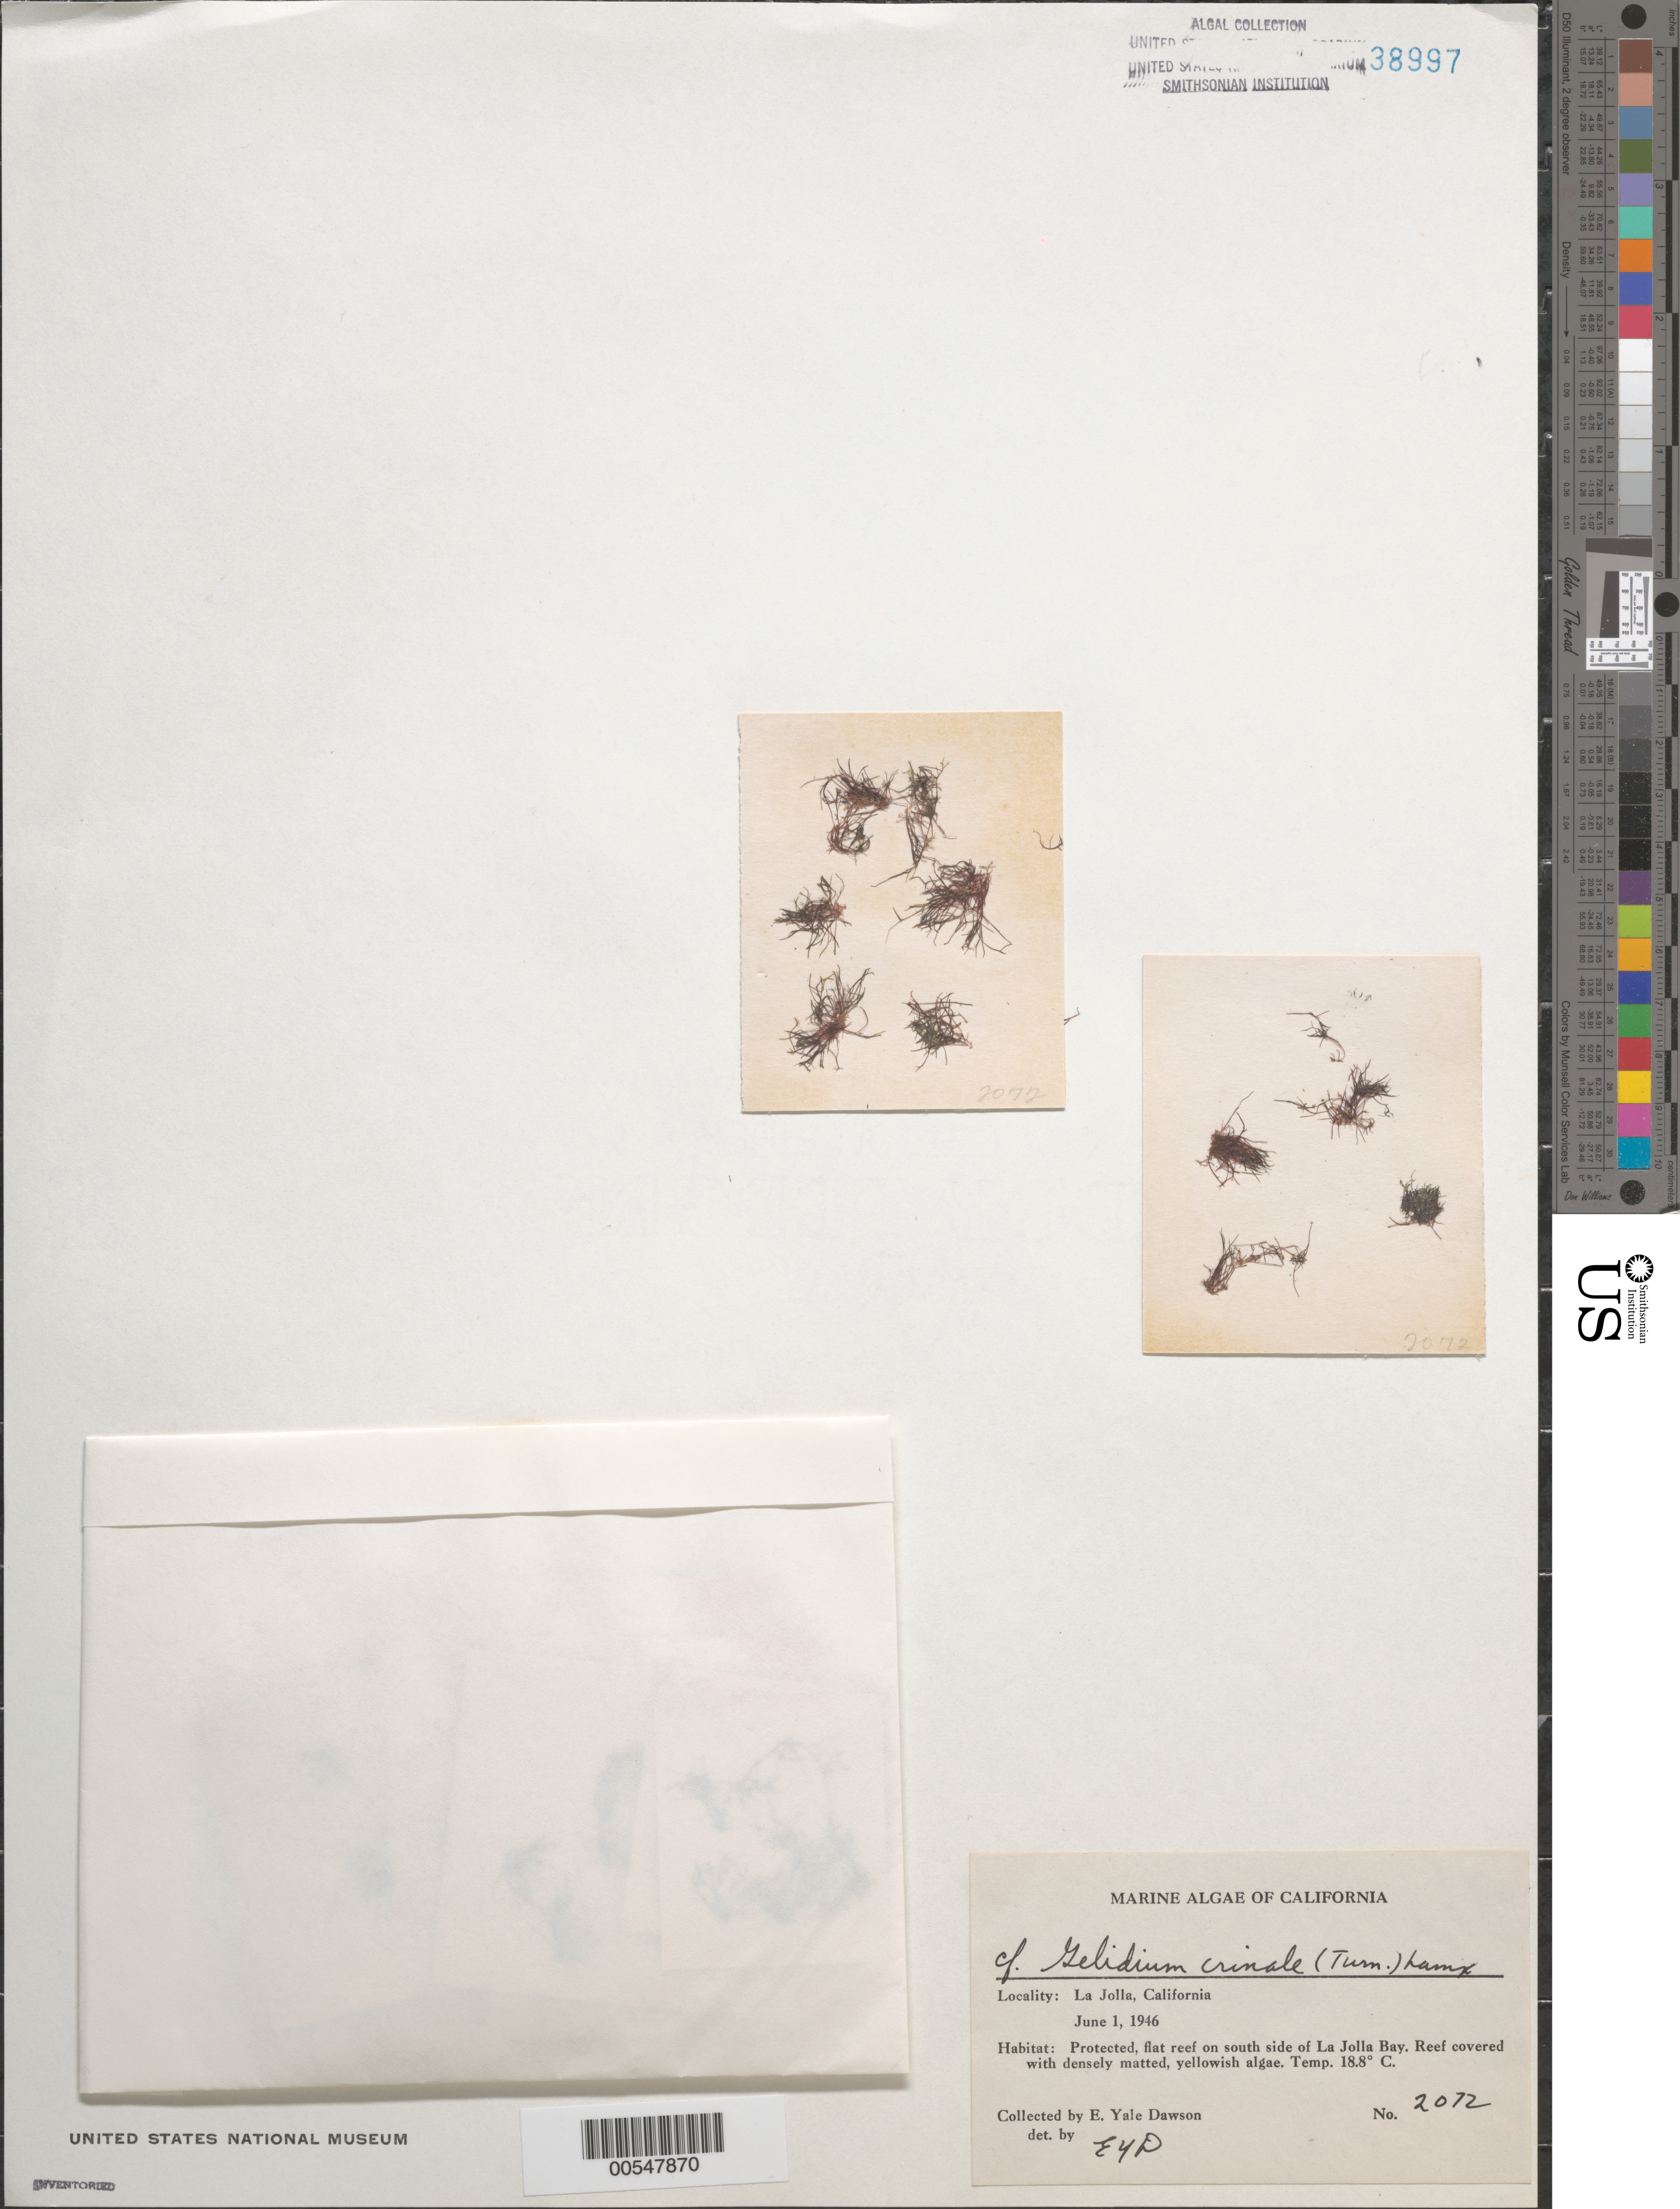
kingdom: Plantae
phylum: Rhodophyta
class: Florideophyceae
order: Gelidiales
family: Gelidiaceae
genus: Gelidium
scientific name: Gelidium crinale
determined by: Dawson, E. Y.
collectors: E. Y. Dawson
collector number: EYD 2072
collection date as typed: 01 Jun 1946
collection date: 1946-06-01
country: United States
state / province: California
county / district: San Diego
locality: La Jolla, south La Jolla Bay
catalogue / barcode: US 38997